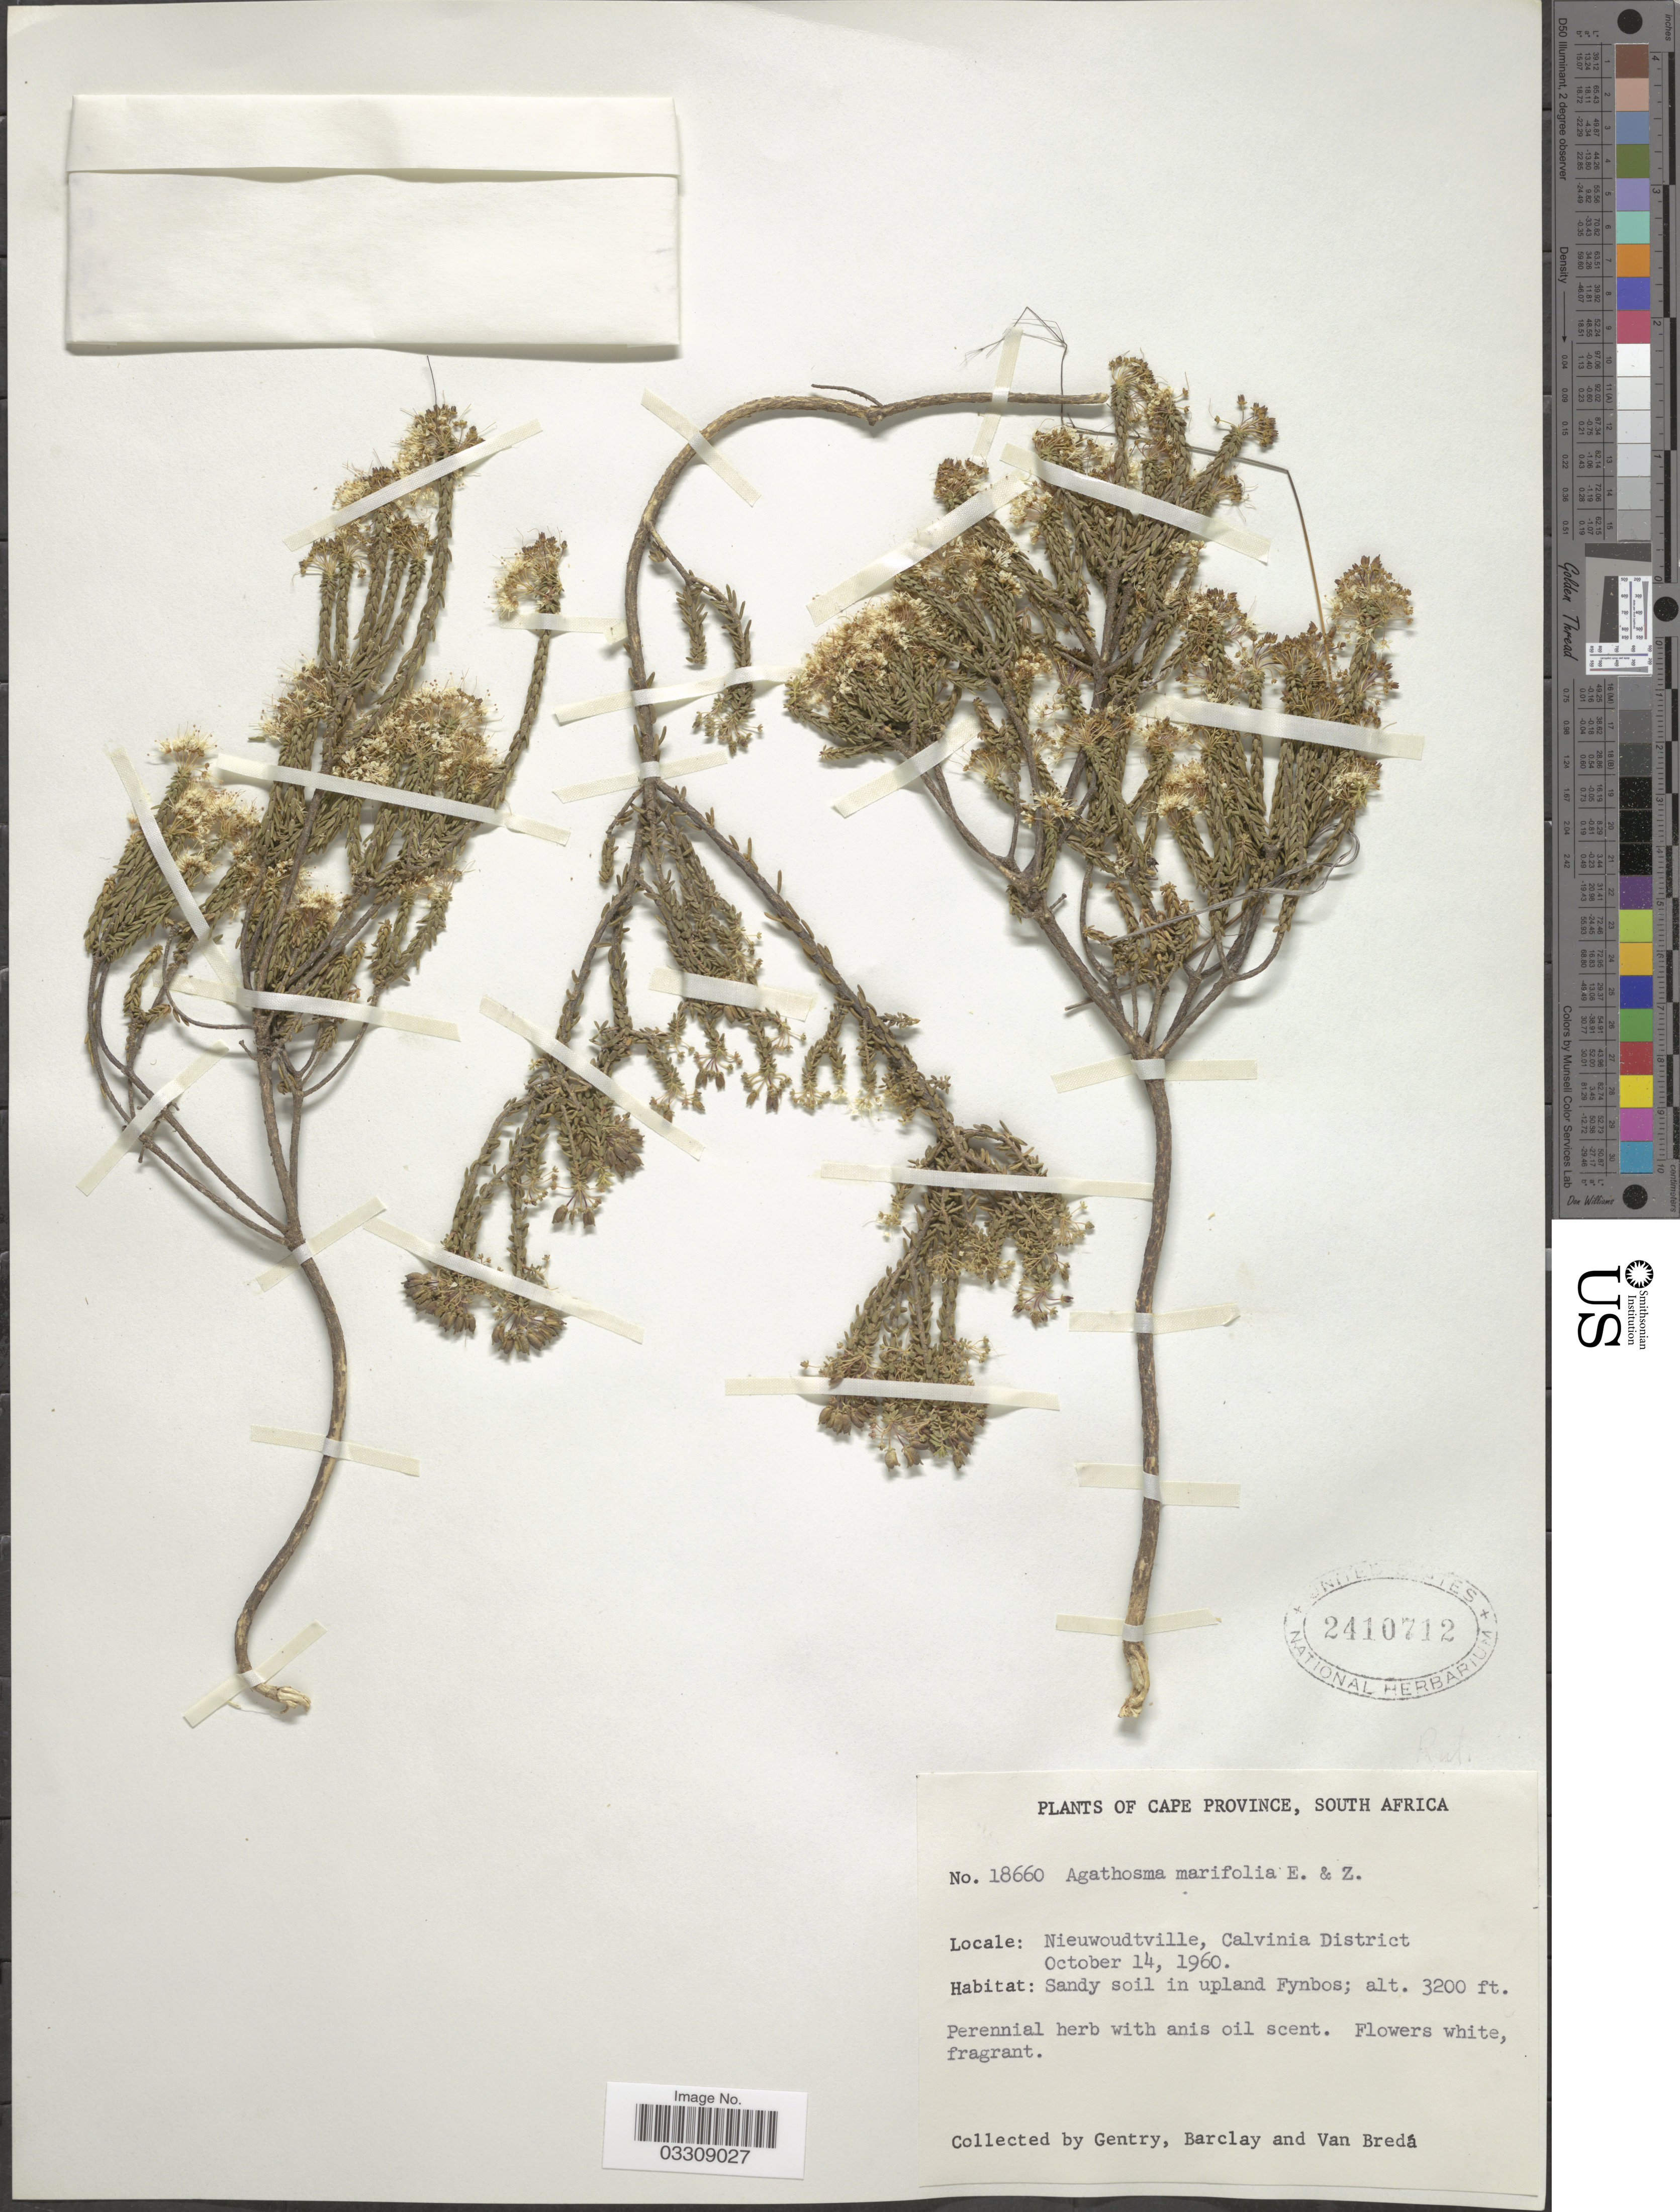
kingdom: Plantae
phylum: Tracheophyta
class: Magnoliopsida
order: Sapindales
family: Rutaceae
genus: Agathosma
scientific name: Agathosma marifolia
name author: Eckl. & Zeyh.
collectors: Gentry, --, -- Barclay & Van Bredá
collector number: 18660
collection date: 1960-10-14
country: South Africa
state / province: Northern Cape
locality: Nieuwoudtville, Calvinia District.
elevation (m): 975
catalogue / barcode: US 2410712